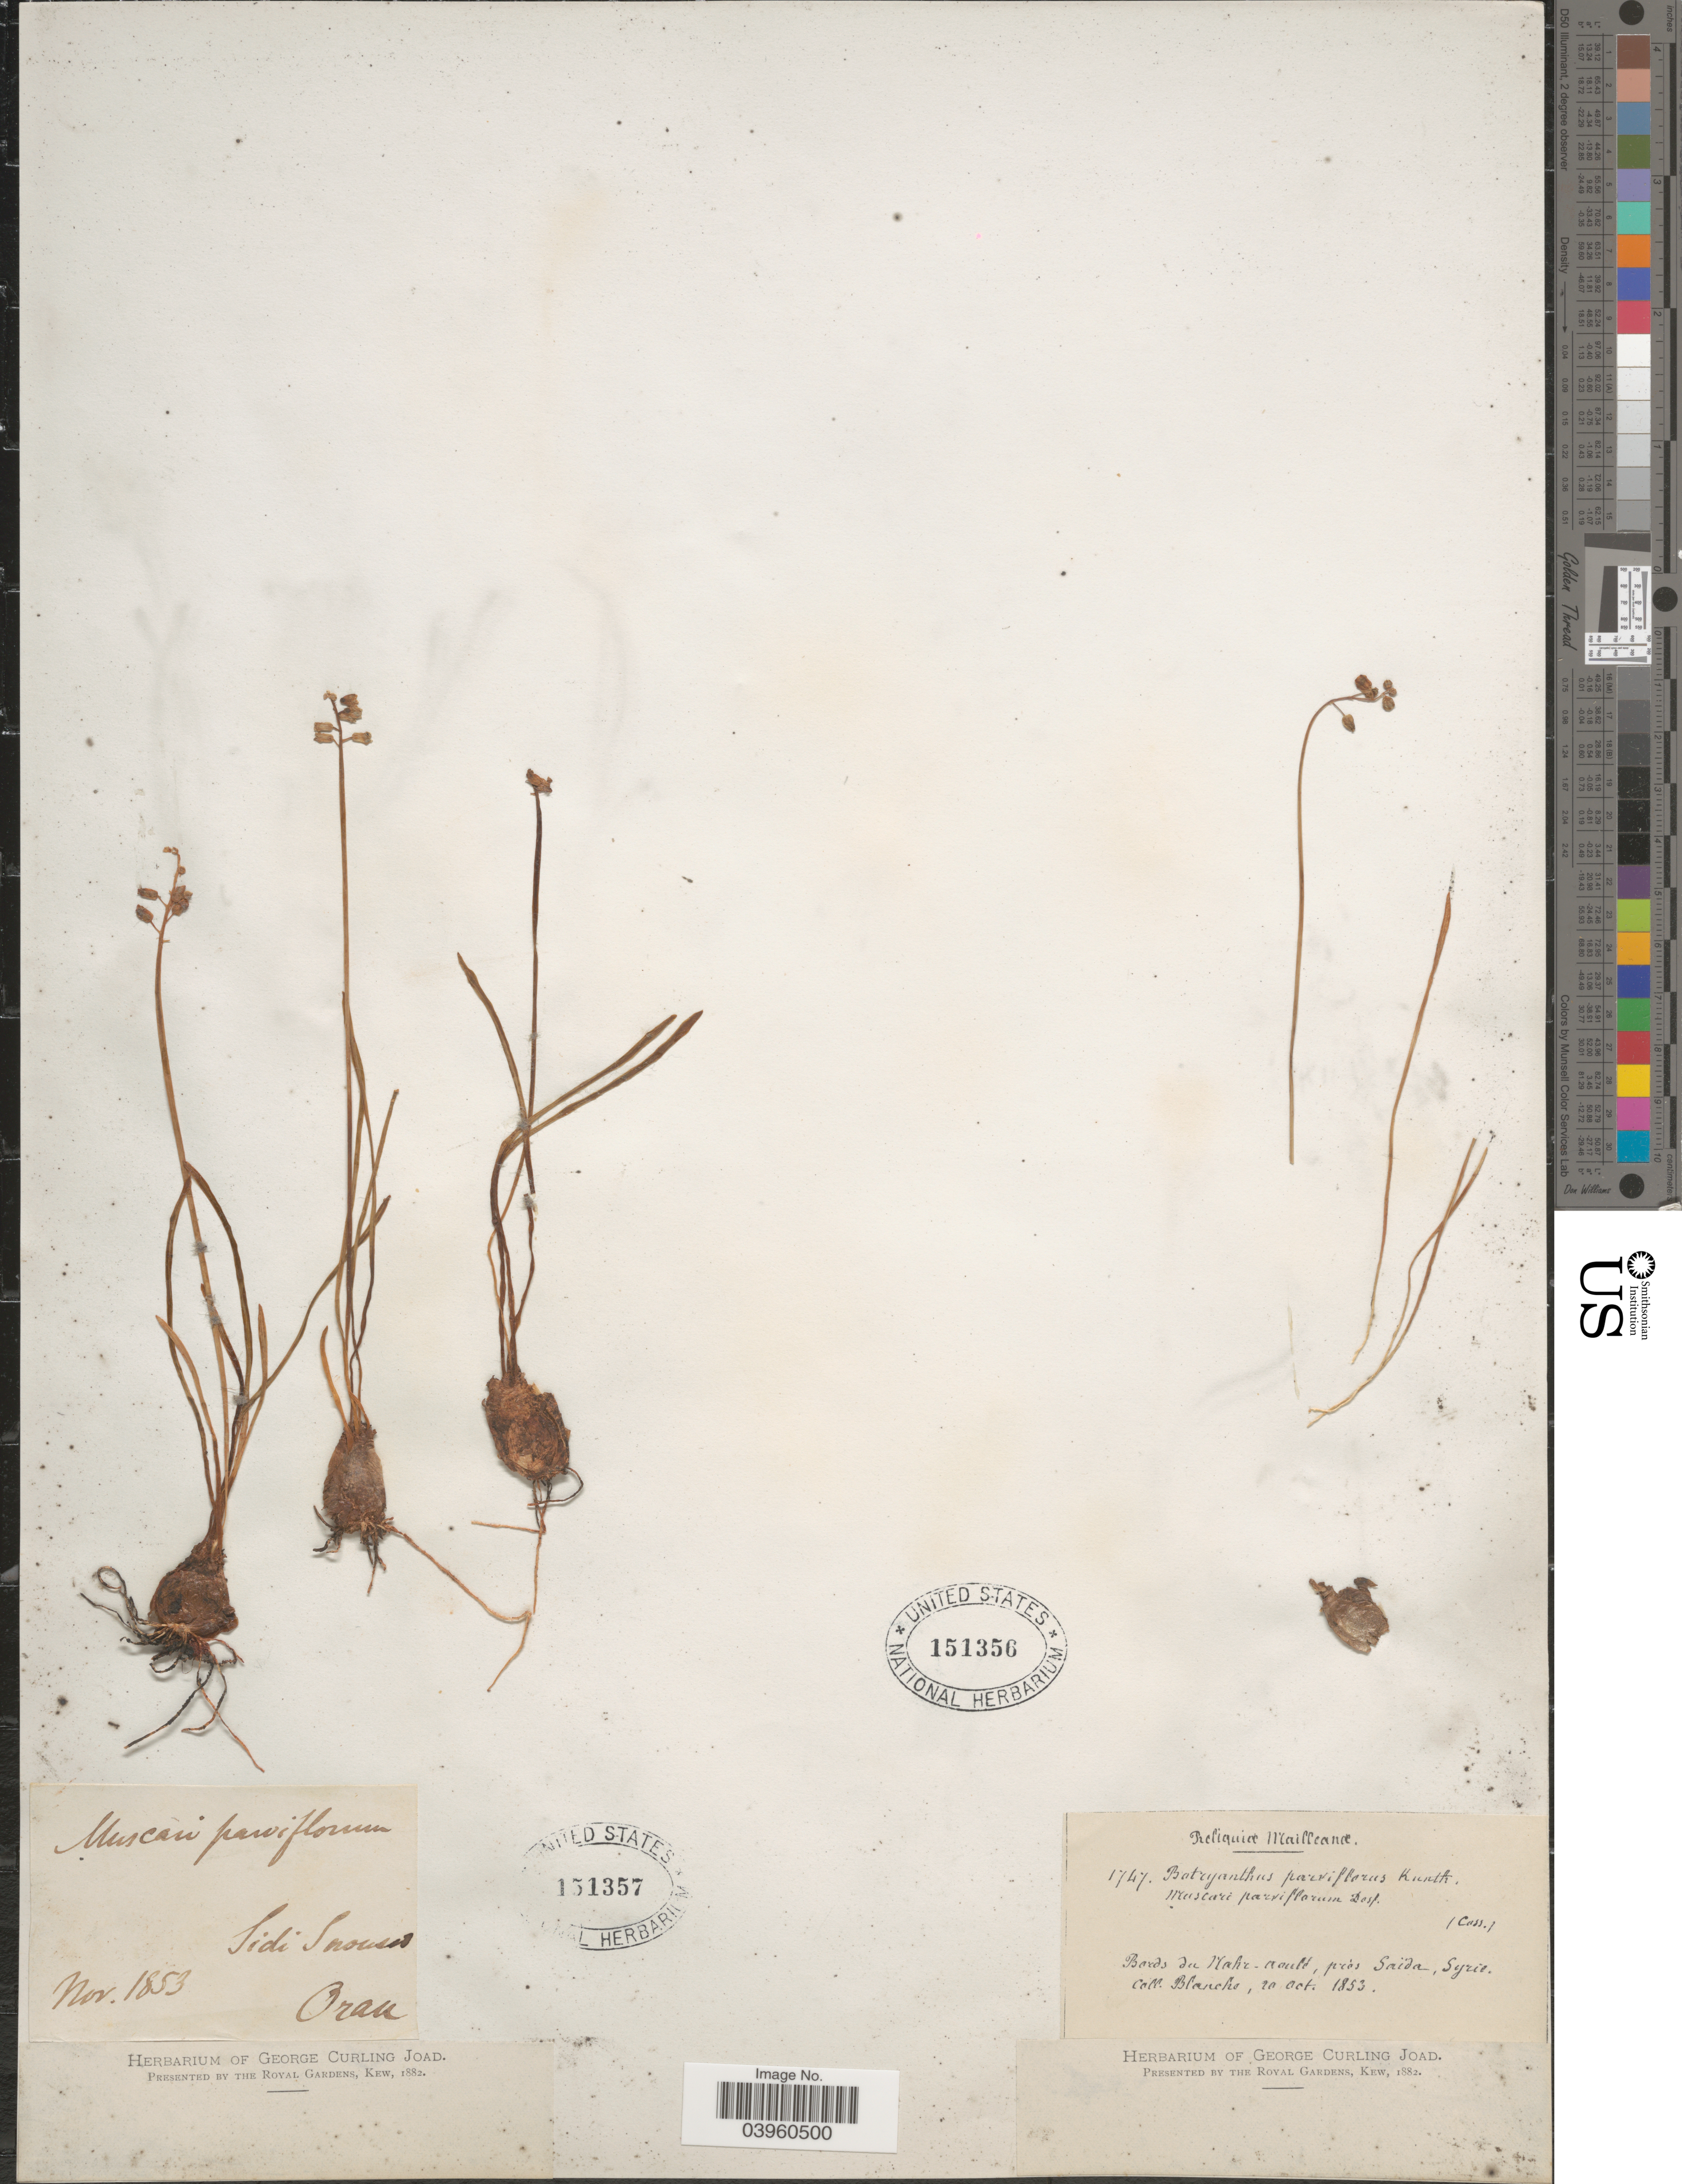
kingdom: Plantae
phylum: Tracheophyta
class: Liliopsida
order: Asparagales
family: Asparagaceae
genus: Muscari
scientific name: Muscari parviflorum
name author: Desf.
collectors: -. Blanche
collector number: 1747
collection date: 1853-10-20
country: Syria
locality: Bords de Mahr-mould, près Saïda.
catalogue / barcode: US 151356-2